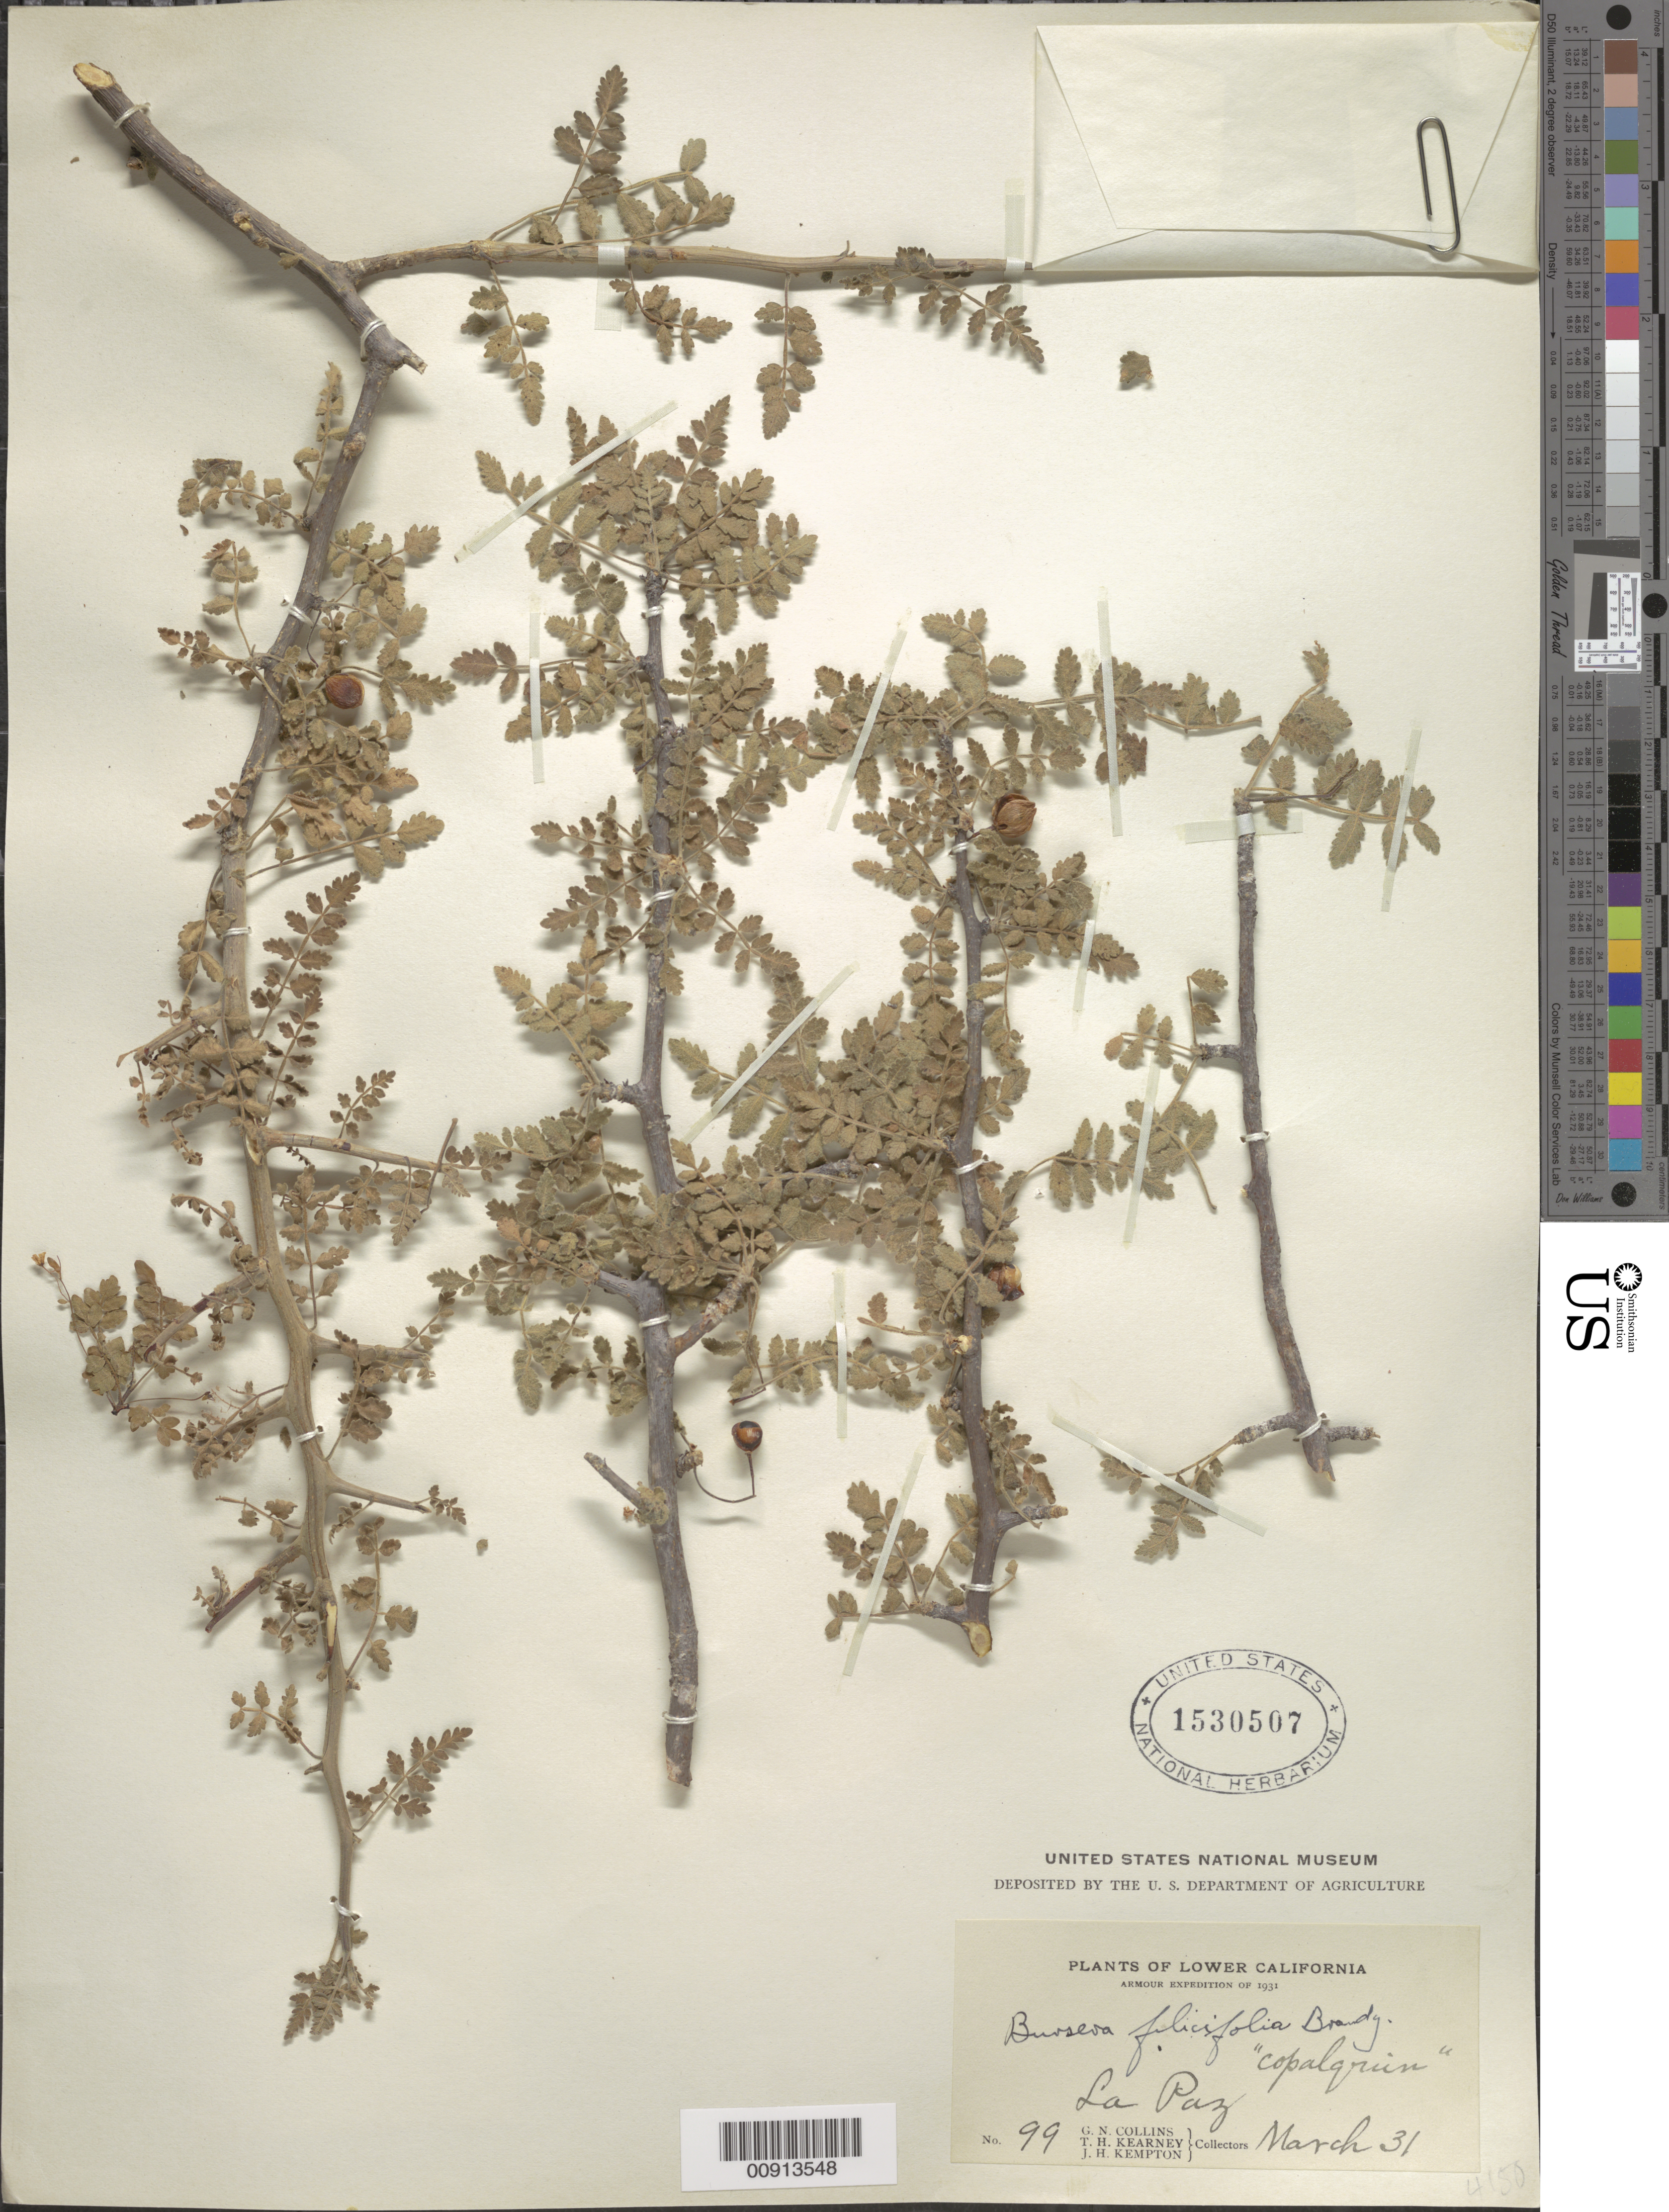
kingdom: Plantae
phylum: Tracheophyta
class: Magnoliopsida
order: Sapindales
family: Burseraceae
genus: Bursera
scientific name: Bursera filicifolia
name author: Brandegee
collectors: G. N. Collins, T. H. Kearney & J. H. Kempton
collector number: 99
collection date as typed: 31 Mar 1931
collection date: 1931-03-31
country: Mexico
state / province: Baja California Sur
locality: La Paz, Lower California.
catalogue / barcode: US 1530507